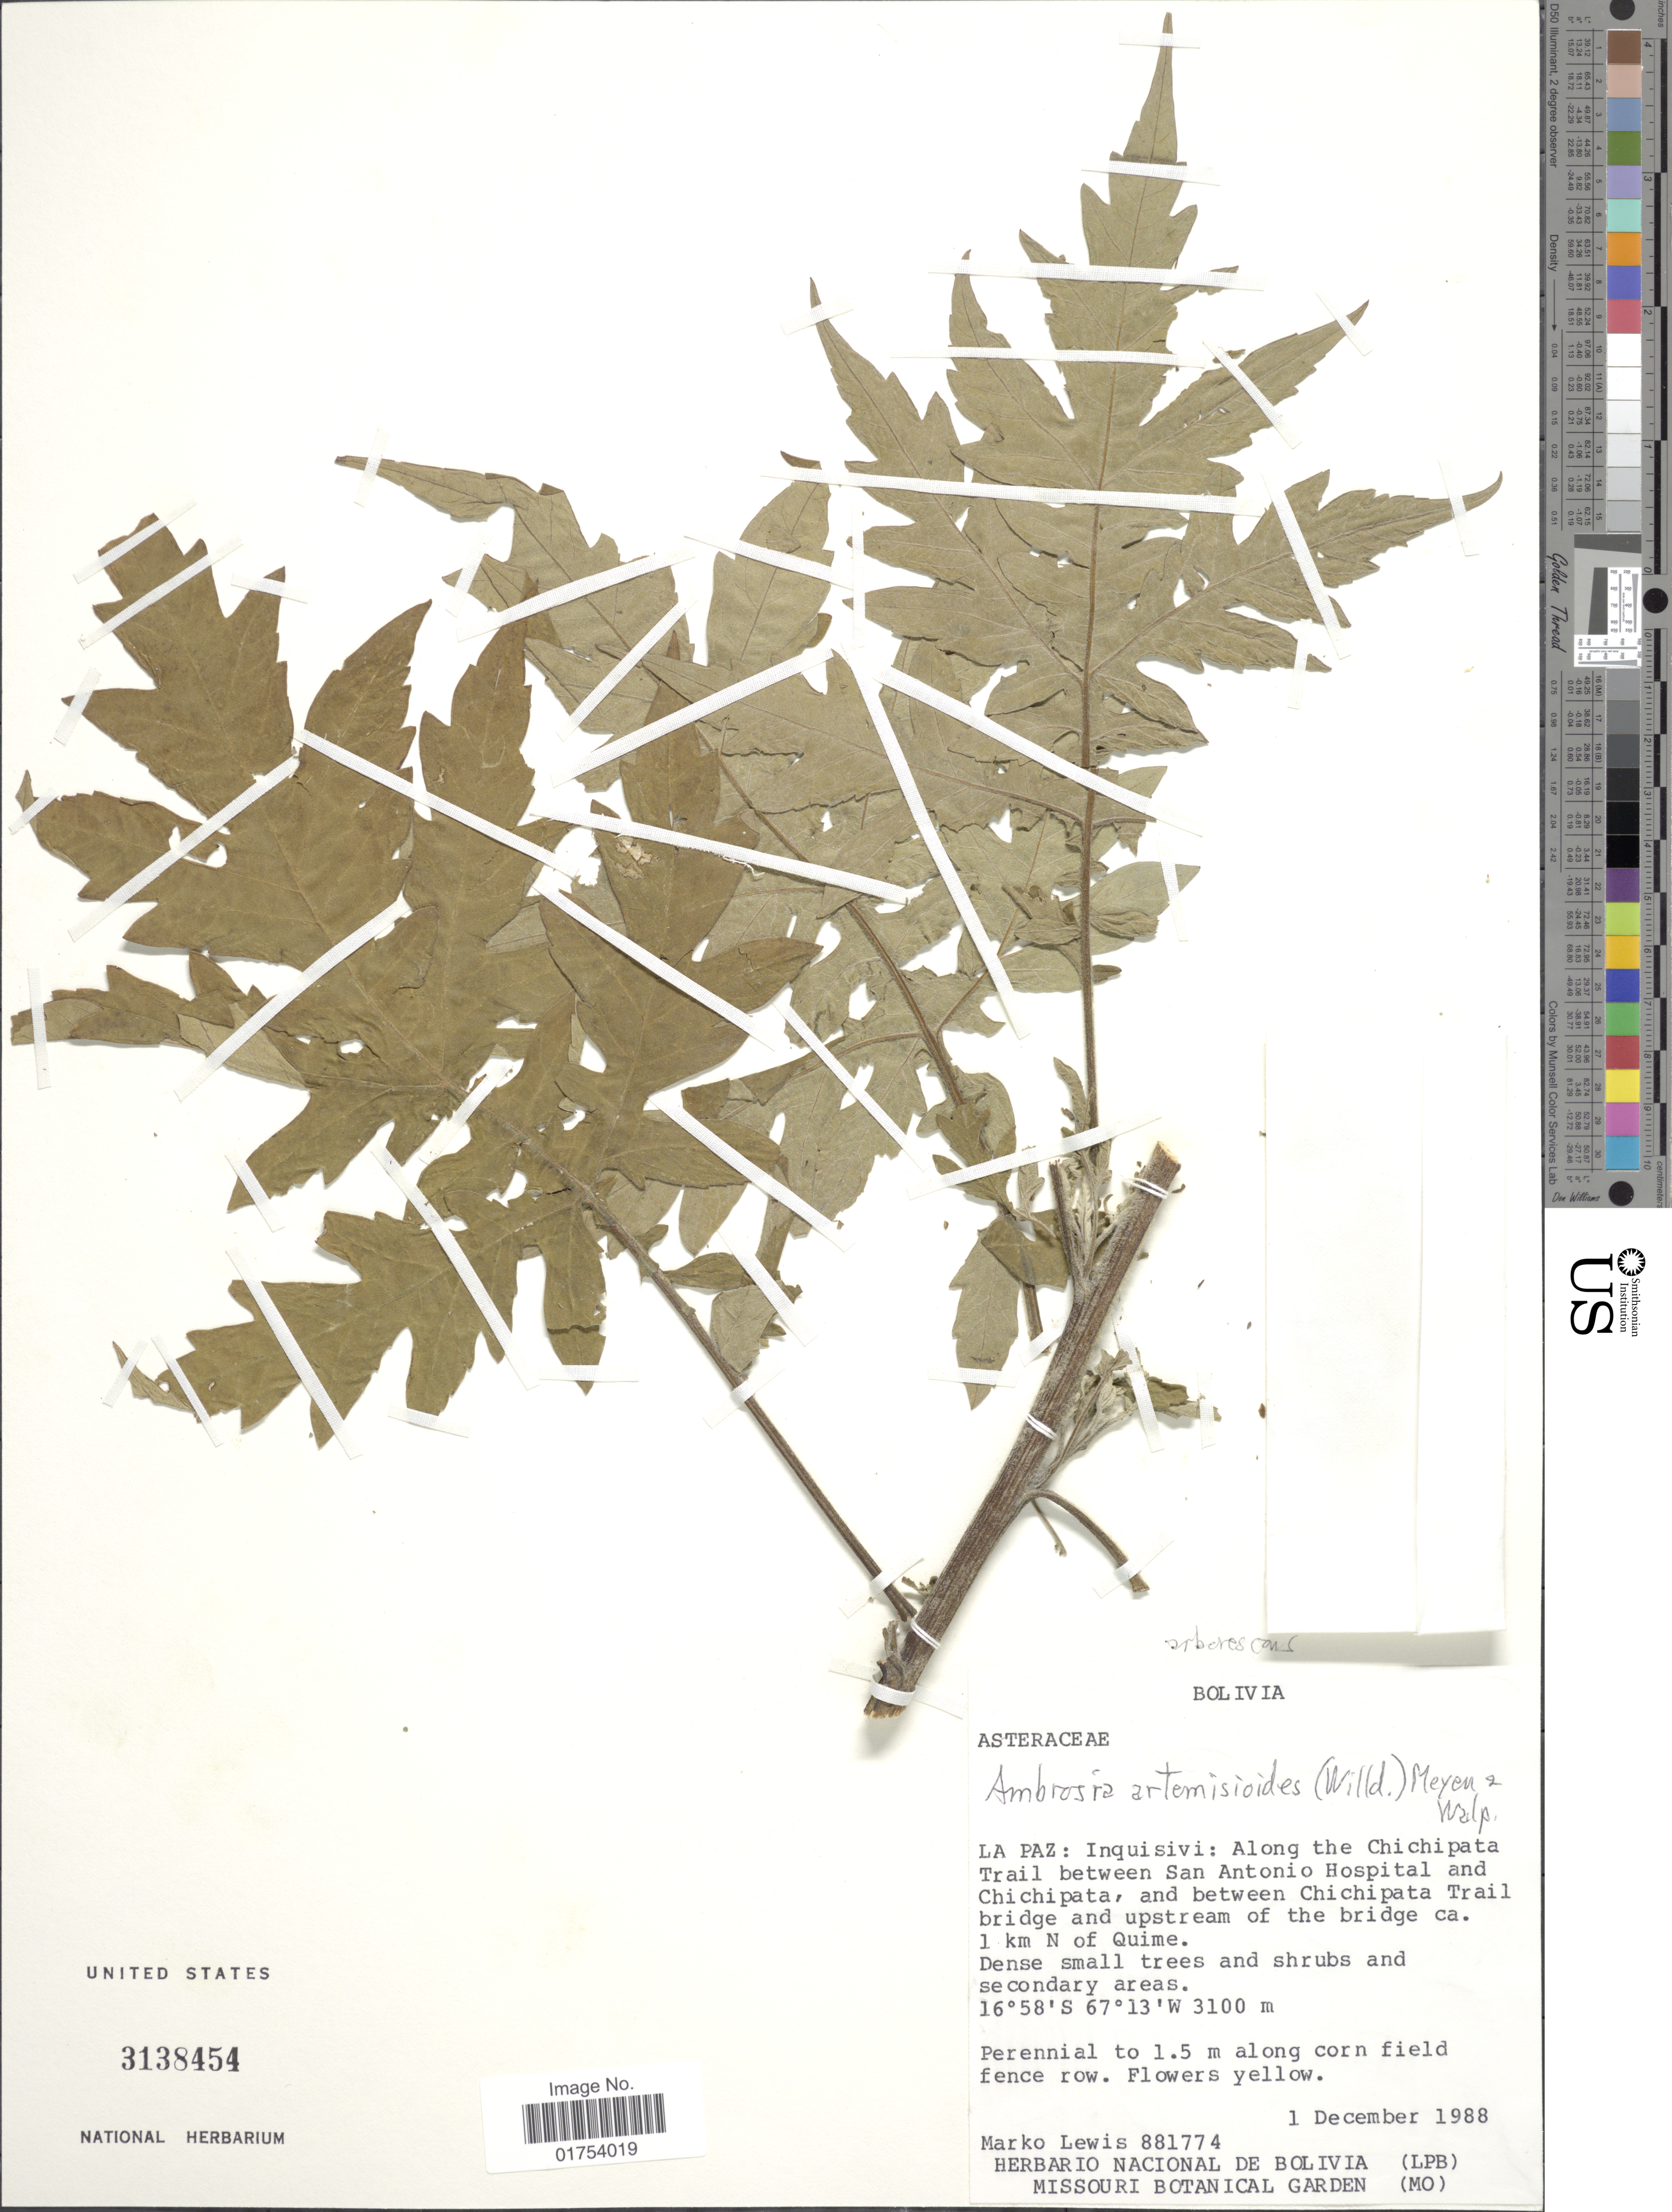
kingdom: Plantae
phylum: Tracheophyta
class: Magnoliopsida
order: Asterales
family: Asteraceae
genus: Ambrosia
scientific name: Ambrosia arborescens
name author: Mill.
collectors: M. A. Lewis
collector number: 881774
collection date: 1988-12-01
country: Bolivia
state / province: La Paz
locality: Inquisivi: Along the Chichipata. Trail between San Antonio Hospital and Chichipata, and between Chichipata Trail bridge and upstream of the bridge ca. 1 km N of Quime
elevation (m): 3100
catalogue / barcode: US 3138454